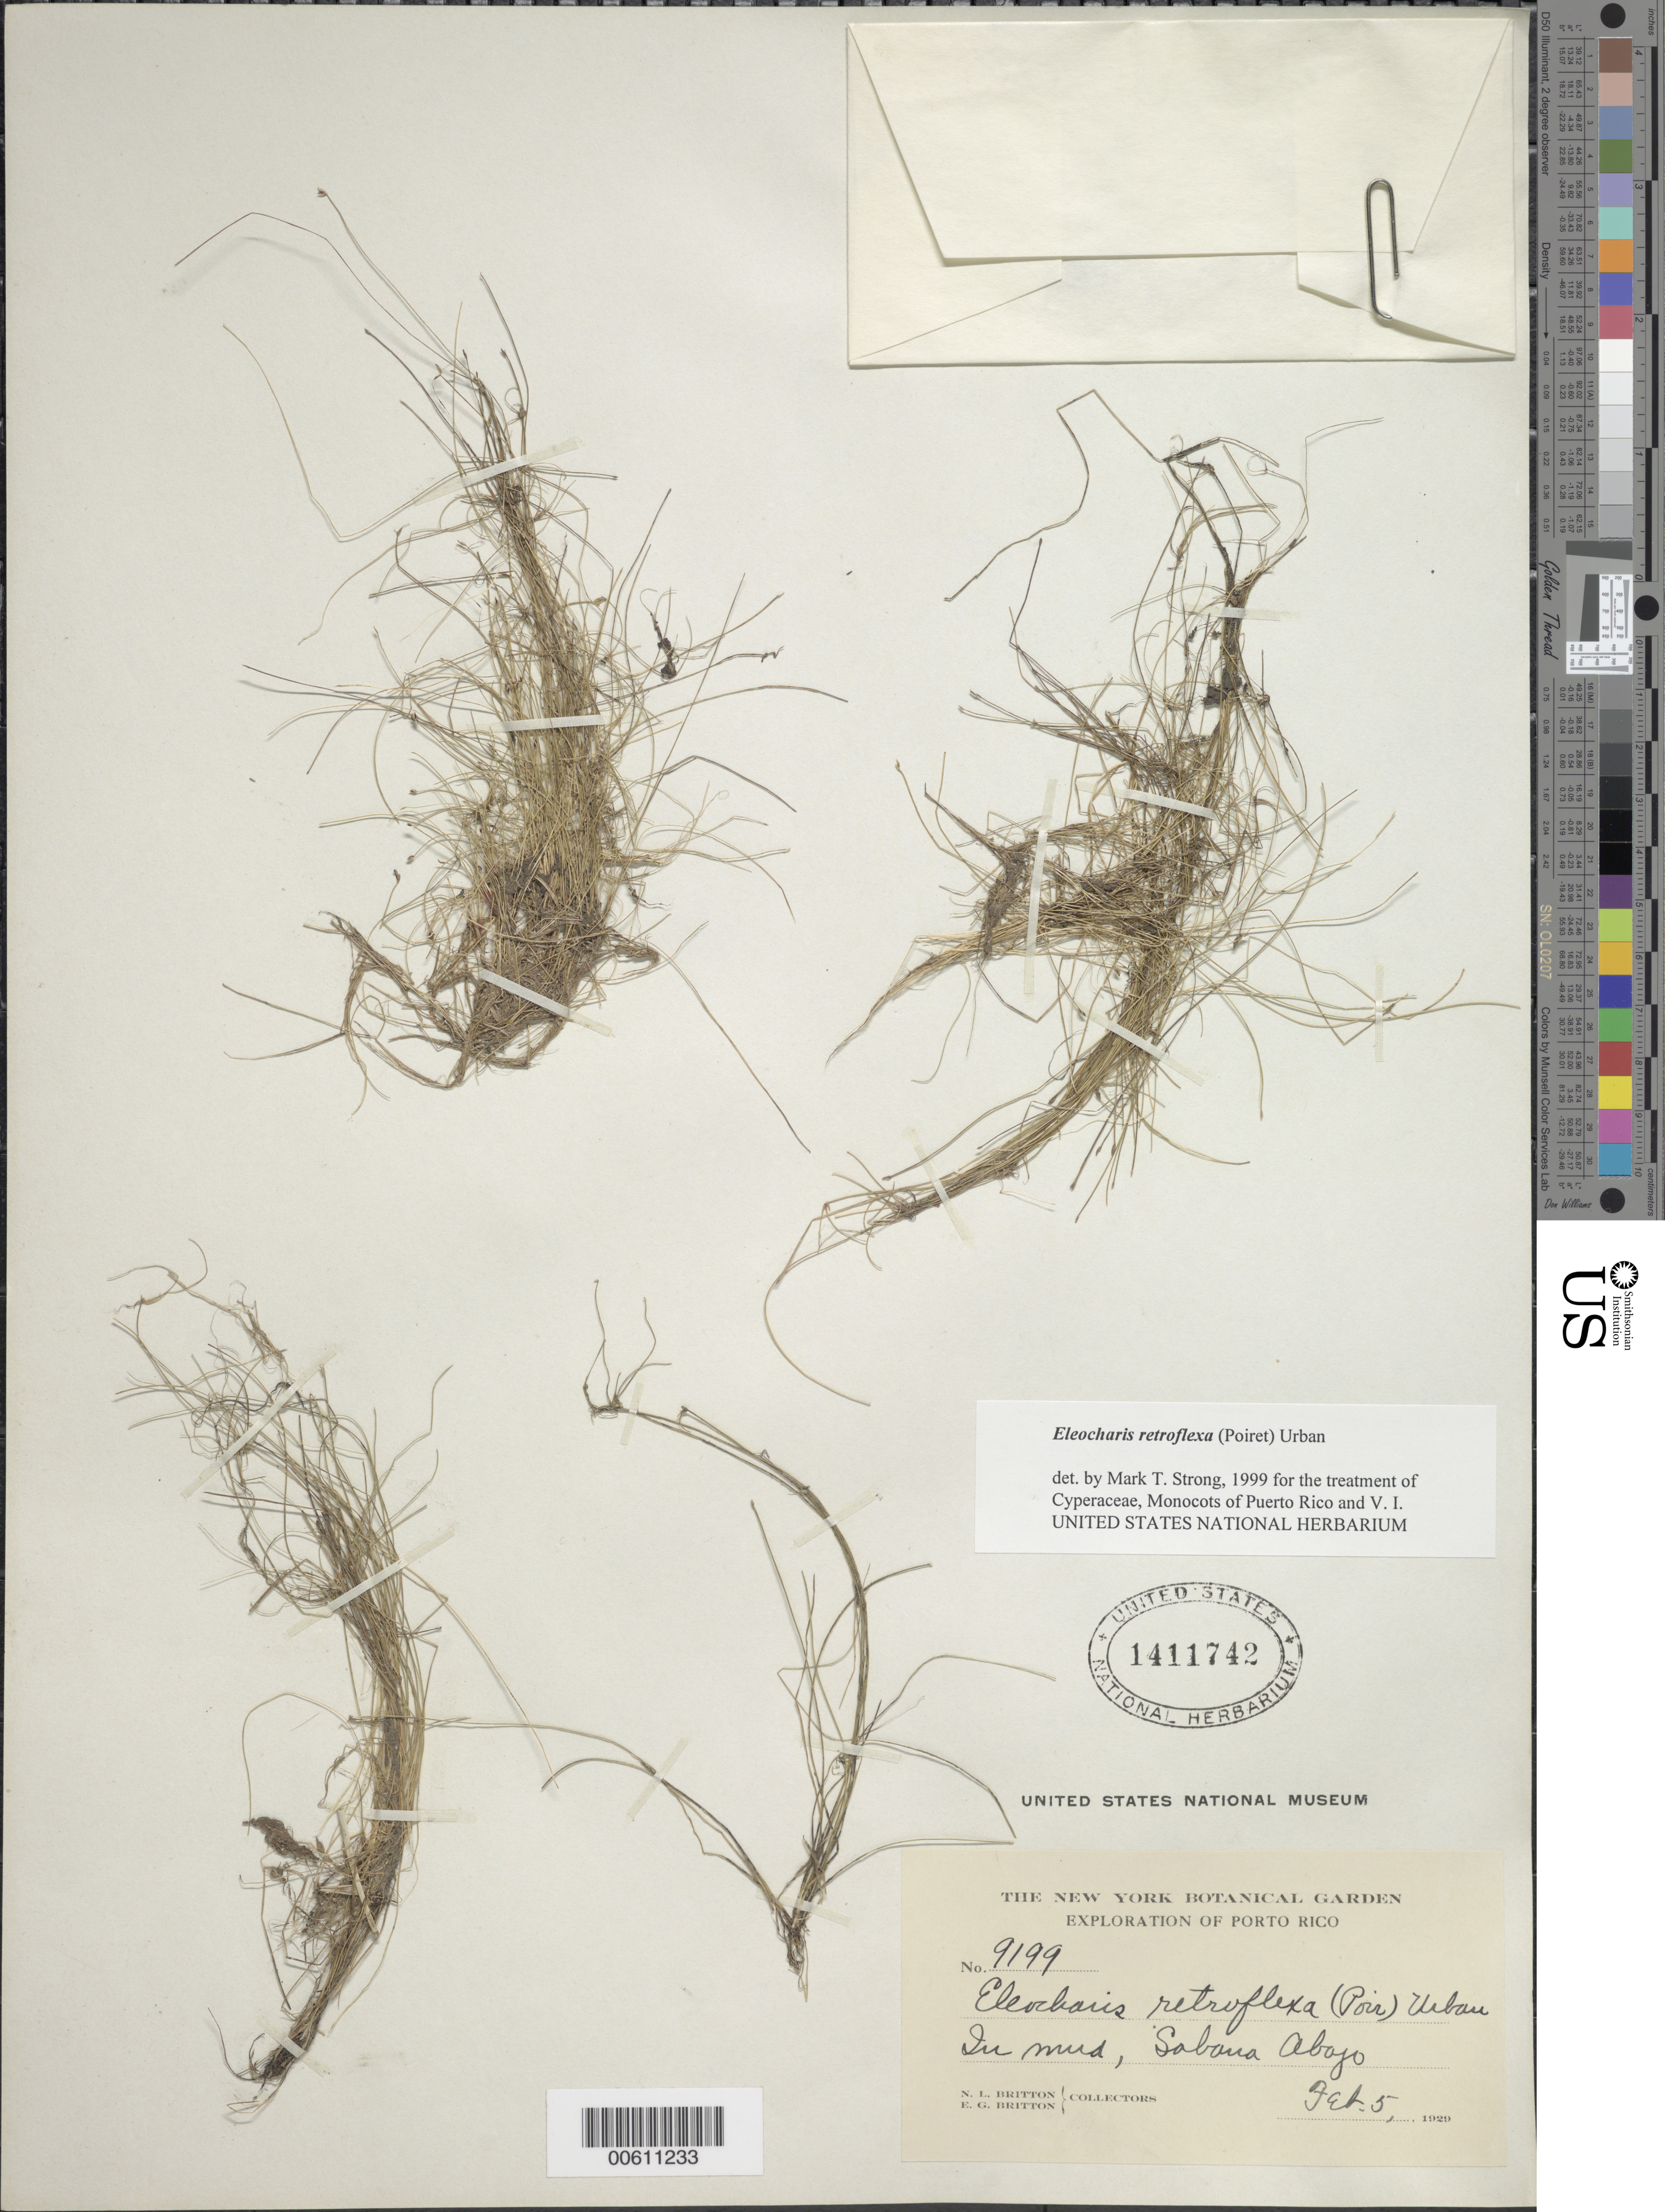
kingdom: Plantae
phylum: Tracheophyta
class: Liliopsida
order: Poales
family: Cyperaceae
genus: Eleocharis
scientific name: Eleocharis retroflexa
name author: (Poir.) Urb.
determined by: Strong, M. T., (US), Smithsonian Institution - National Museum of Natural History (UNITED STATES)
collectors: N. Britton & E. G. Britton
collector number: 9199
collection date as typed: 05 Feb 1929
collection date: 1929-02-05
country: Puerto Rico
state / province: Carolina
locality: Sabana Abajo.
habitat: In mud.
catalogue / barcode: US 1411742